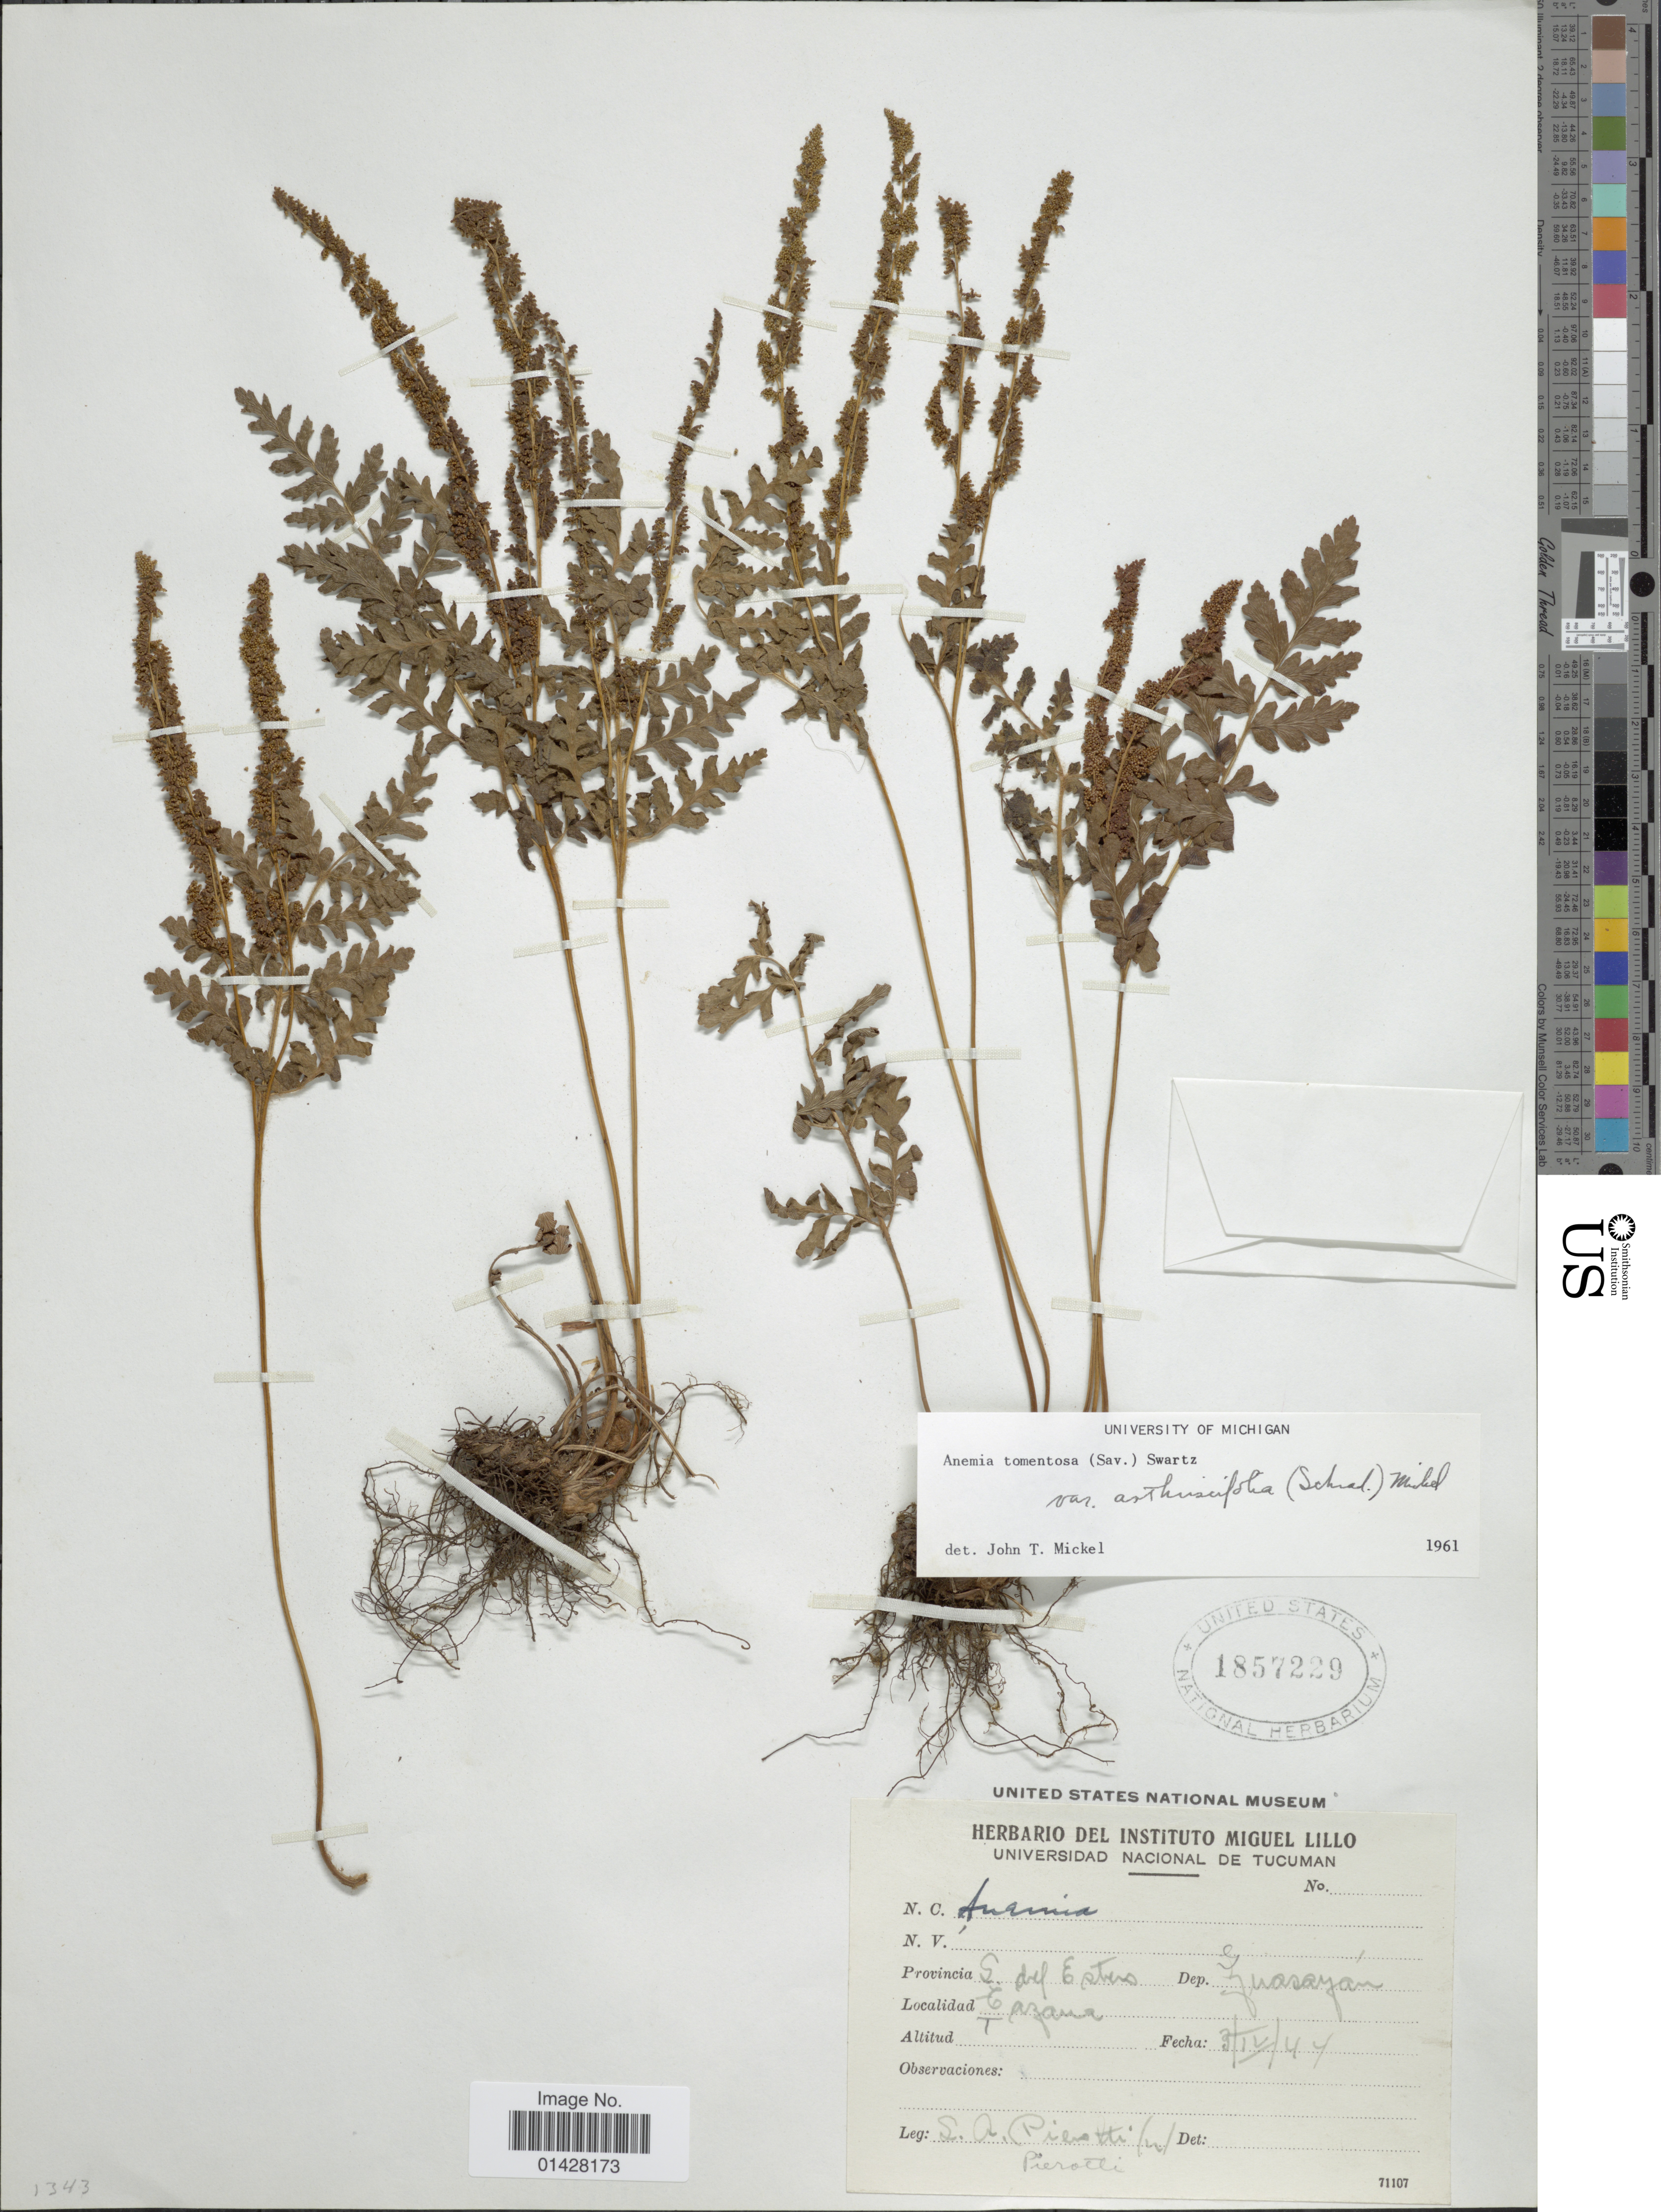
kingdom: Plantae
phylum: Tracheophyta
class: Polypodiopsida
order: Schizaeales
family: Anemiaceae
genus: Anemia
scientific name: Anemia tomentosa var. anthriscifolia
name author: (Schrad.) Mickel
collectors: S. A. Pierotti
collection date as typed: Transcribed d/m/y: 3/4/44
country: Argentina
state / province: Santiago del Estero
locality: Provincia S. del Estero, Dep. Guasayán. Cazaua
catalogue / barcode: US 1857229